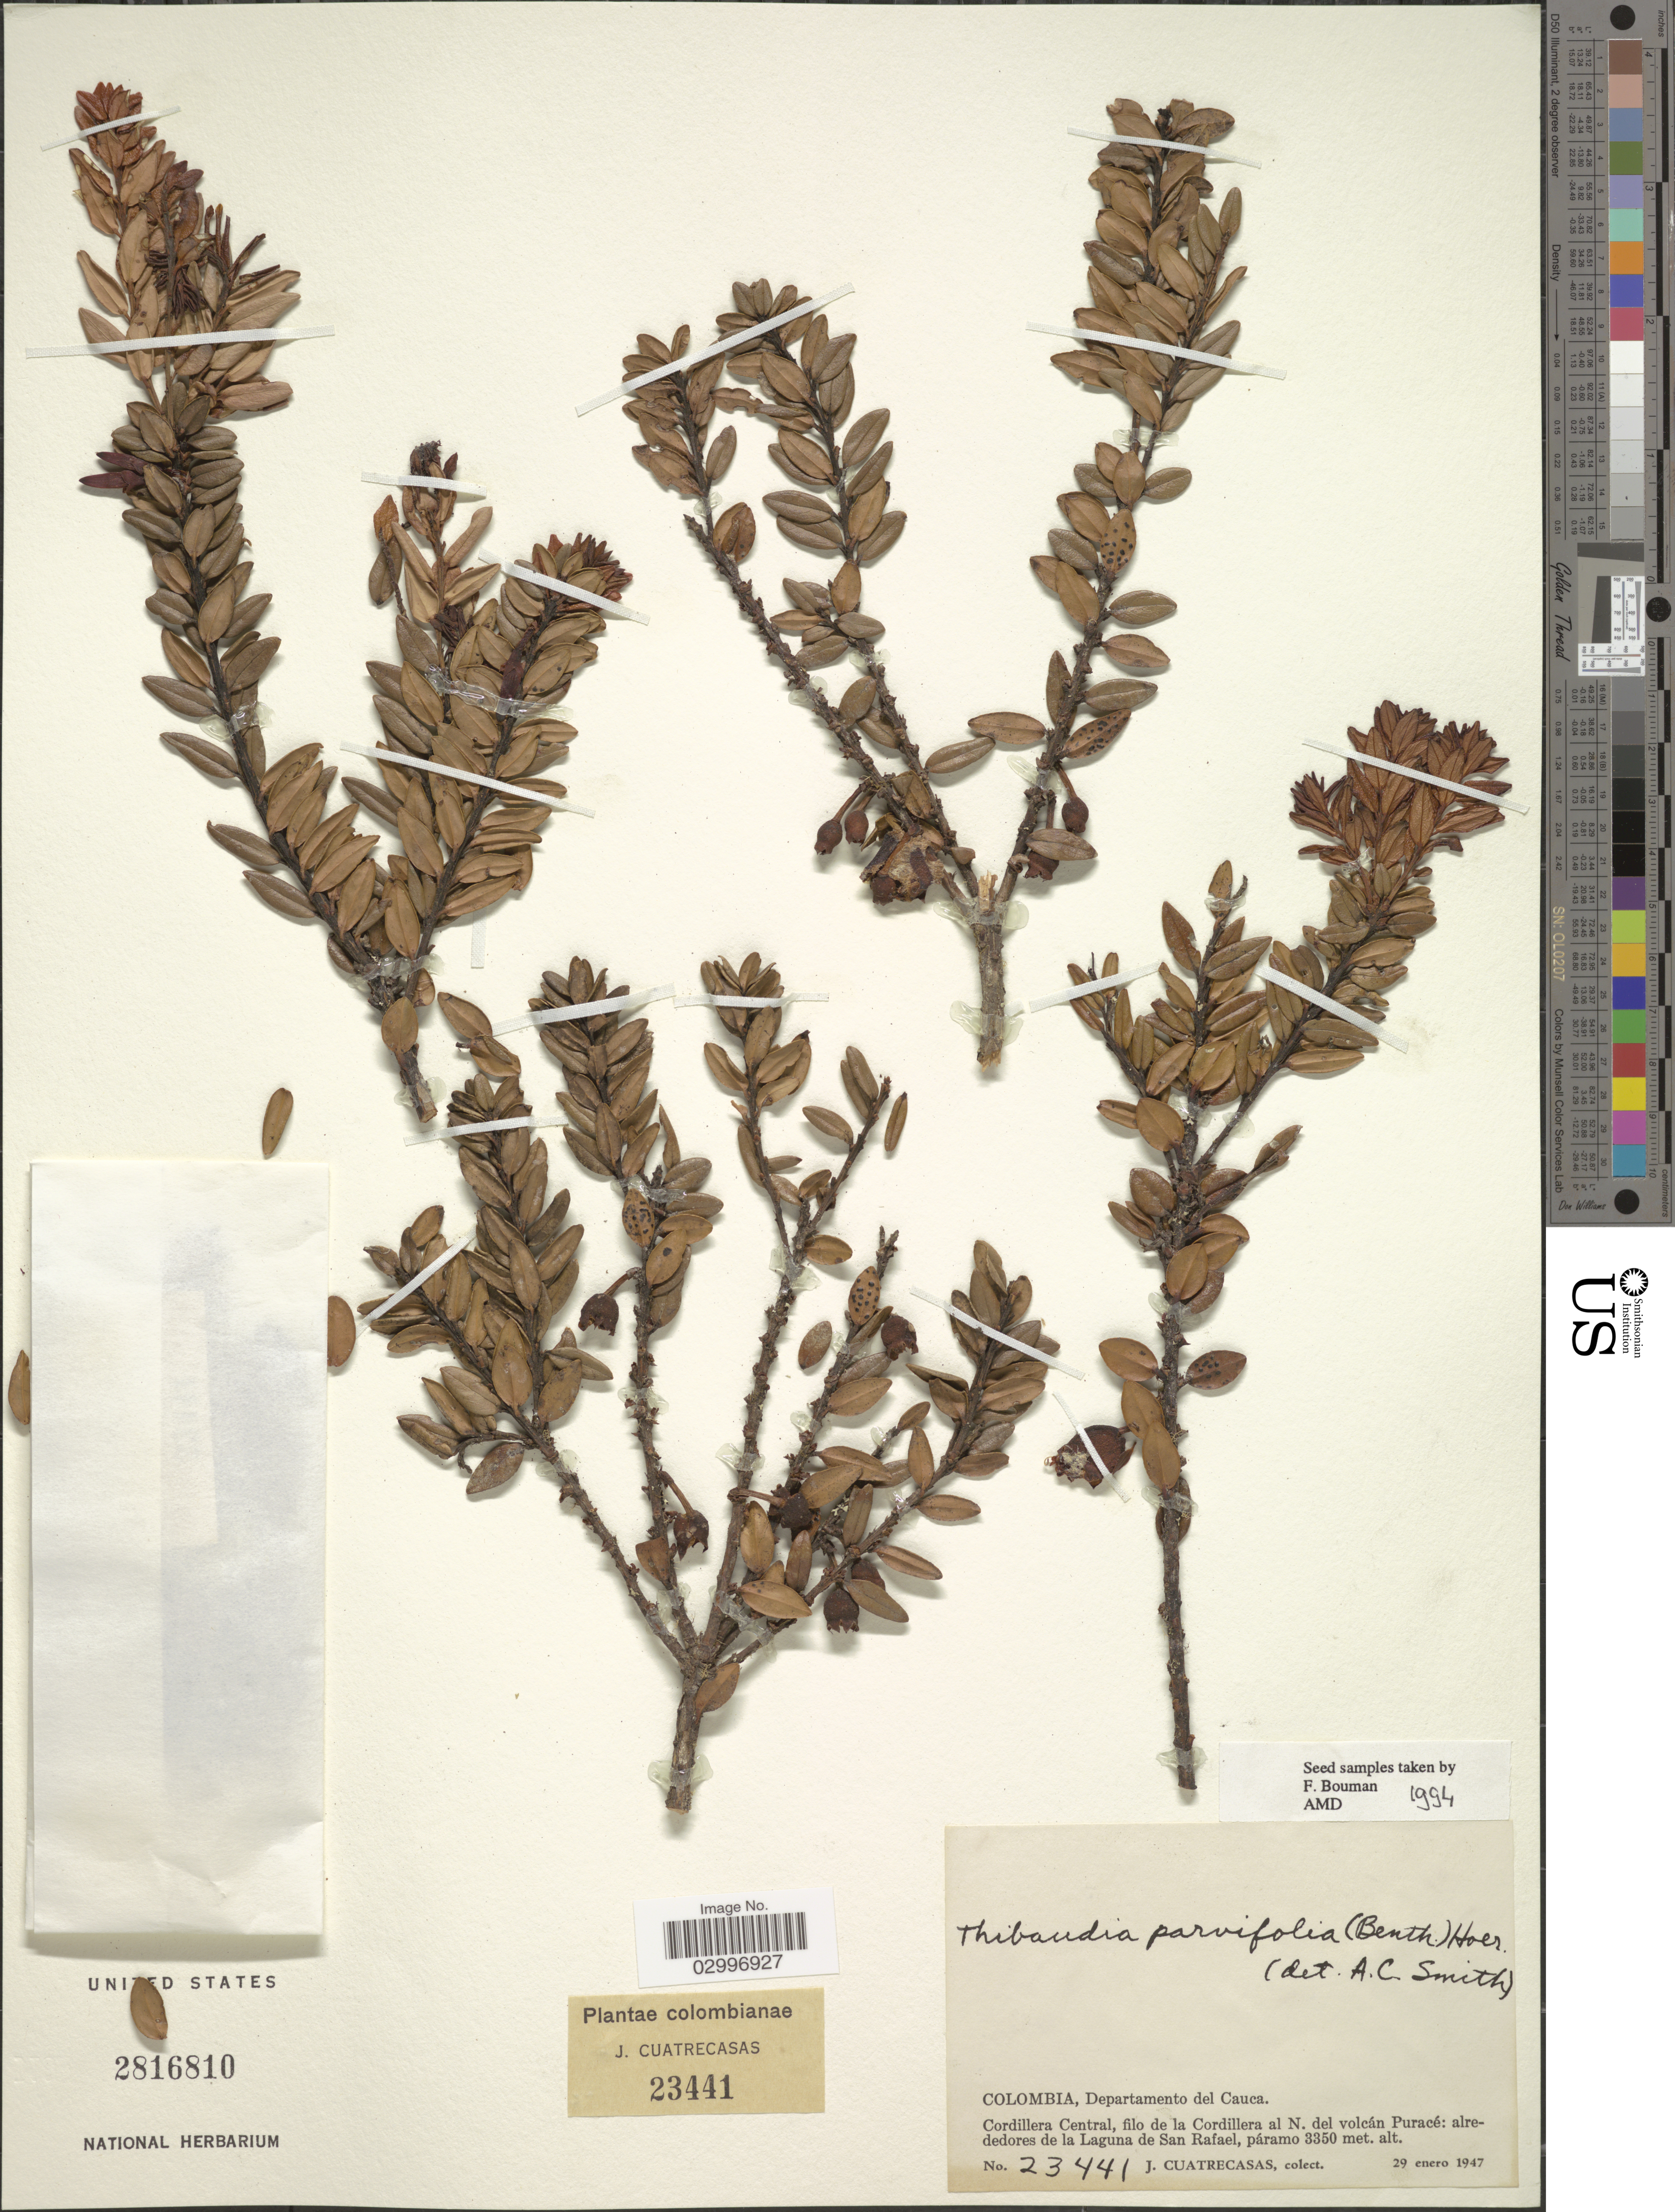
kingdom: Plantae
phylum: Tracheophyta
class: Magnoliopsida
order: Ericales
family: Ericaceae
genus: Thibaudia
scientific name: Thibaudia parvifolia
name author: (Benth.) Hoerold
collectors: J. Cuatrecasas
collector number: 23441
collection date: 1947-01-29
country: Colombia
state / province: Cauca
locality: Departamento del Cauca, Cordillera Central, filo de la Cordillera al N. del volcán Puracé: alrededores de la Laguna de San Rafael.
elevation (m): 3350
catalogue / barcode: US 2816810